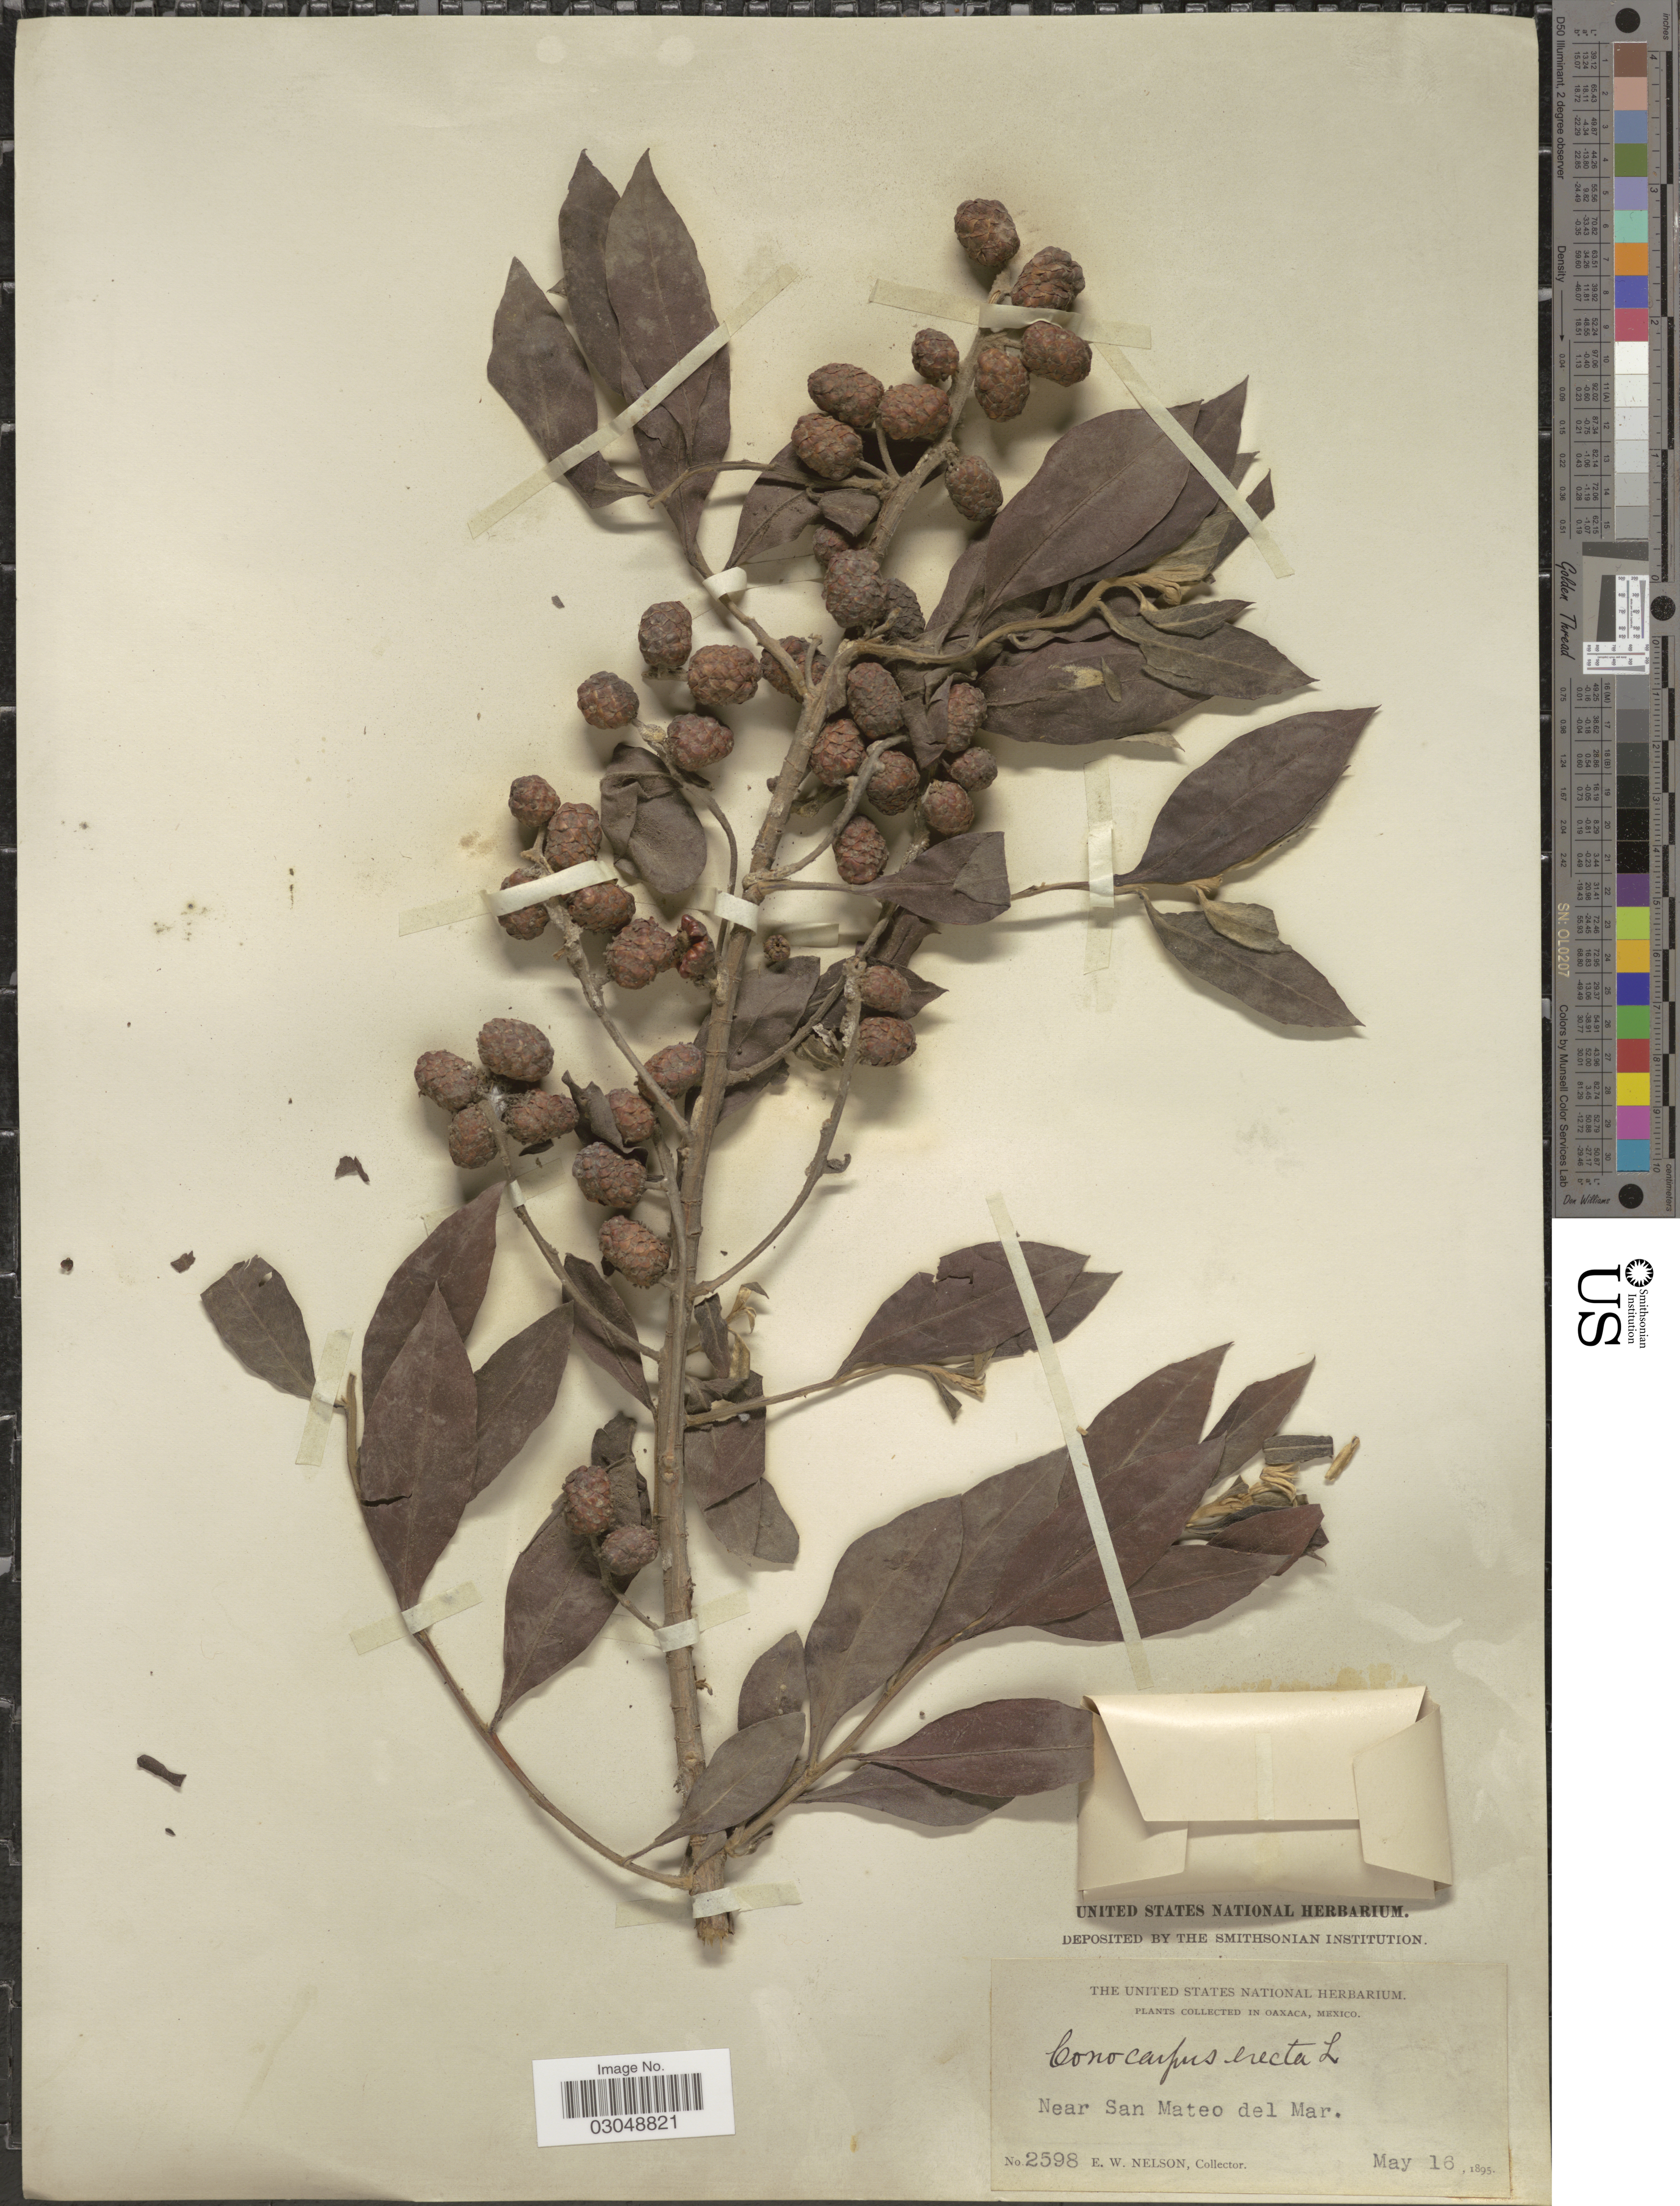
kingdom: Plantae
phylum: Tracheophyta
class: Magnoliopsida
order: Myrtales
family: Combretaceae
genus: Conocarpus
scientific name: Conocarpus erectus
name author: L.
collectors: E. W. Nelson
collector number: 2598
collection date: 1895-05-16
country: Mexico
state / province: Oaxaca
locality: In Oaxaca. Near San Mateo del Mar.